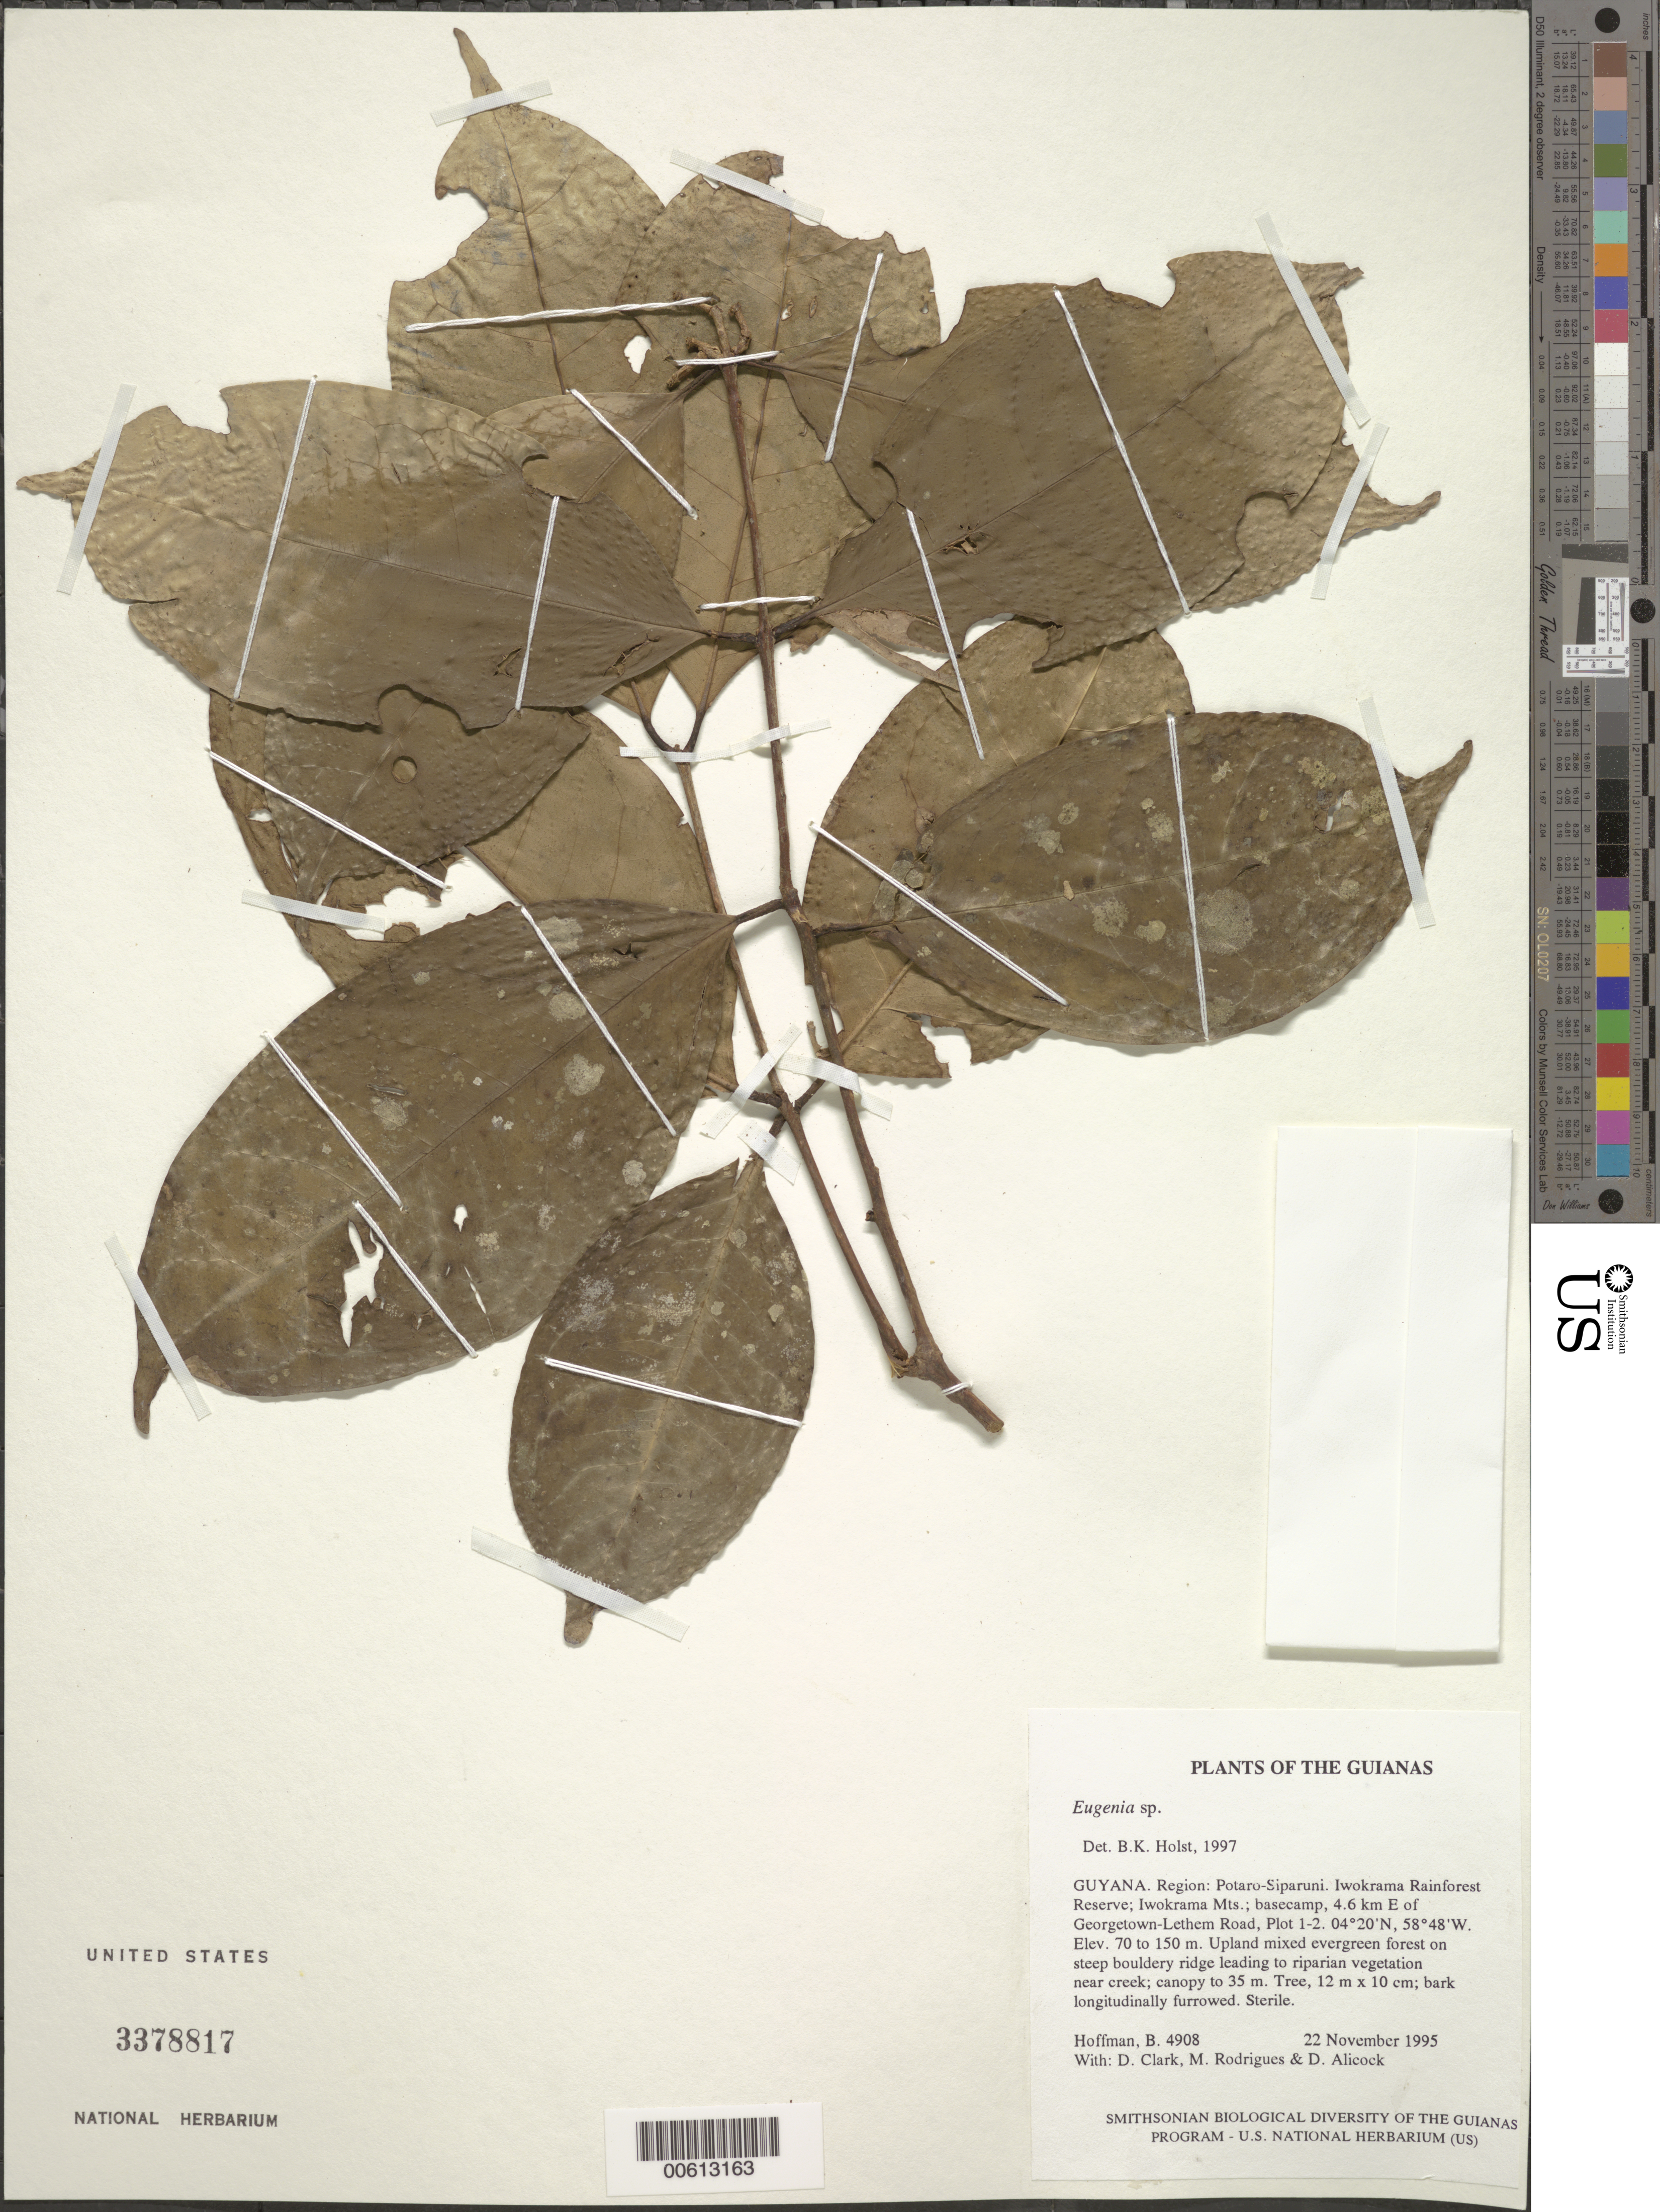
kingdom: Plantae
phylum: Tracheophyta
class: Magnoliopsida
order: Myrtales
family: Myrtaceae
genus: Eugenia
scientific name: Eugenia sp.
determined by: Holst, Bruce K.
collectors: B. Hoffman, H. D. Clarke, M. Rodrigues & D. Allicock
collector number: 4908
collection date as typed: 22 November 1995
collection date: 1995-11-22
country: Guyana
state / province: Potaro-Siparuni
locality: Iwokrama Rainforest Reserve; Iwokrama Mts.; basecamp at end of 4.6 km cut line E of Georgetown-Lethem Road, Iwokrama Plot 1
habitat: Upland mixed evergreen forest on steep bouldery ridge leading to riparian vegetation near creek; canopy to 35 m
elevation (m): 70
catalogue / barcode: US 3378817